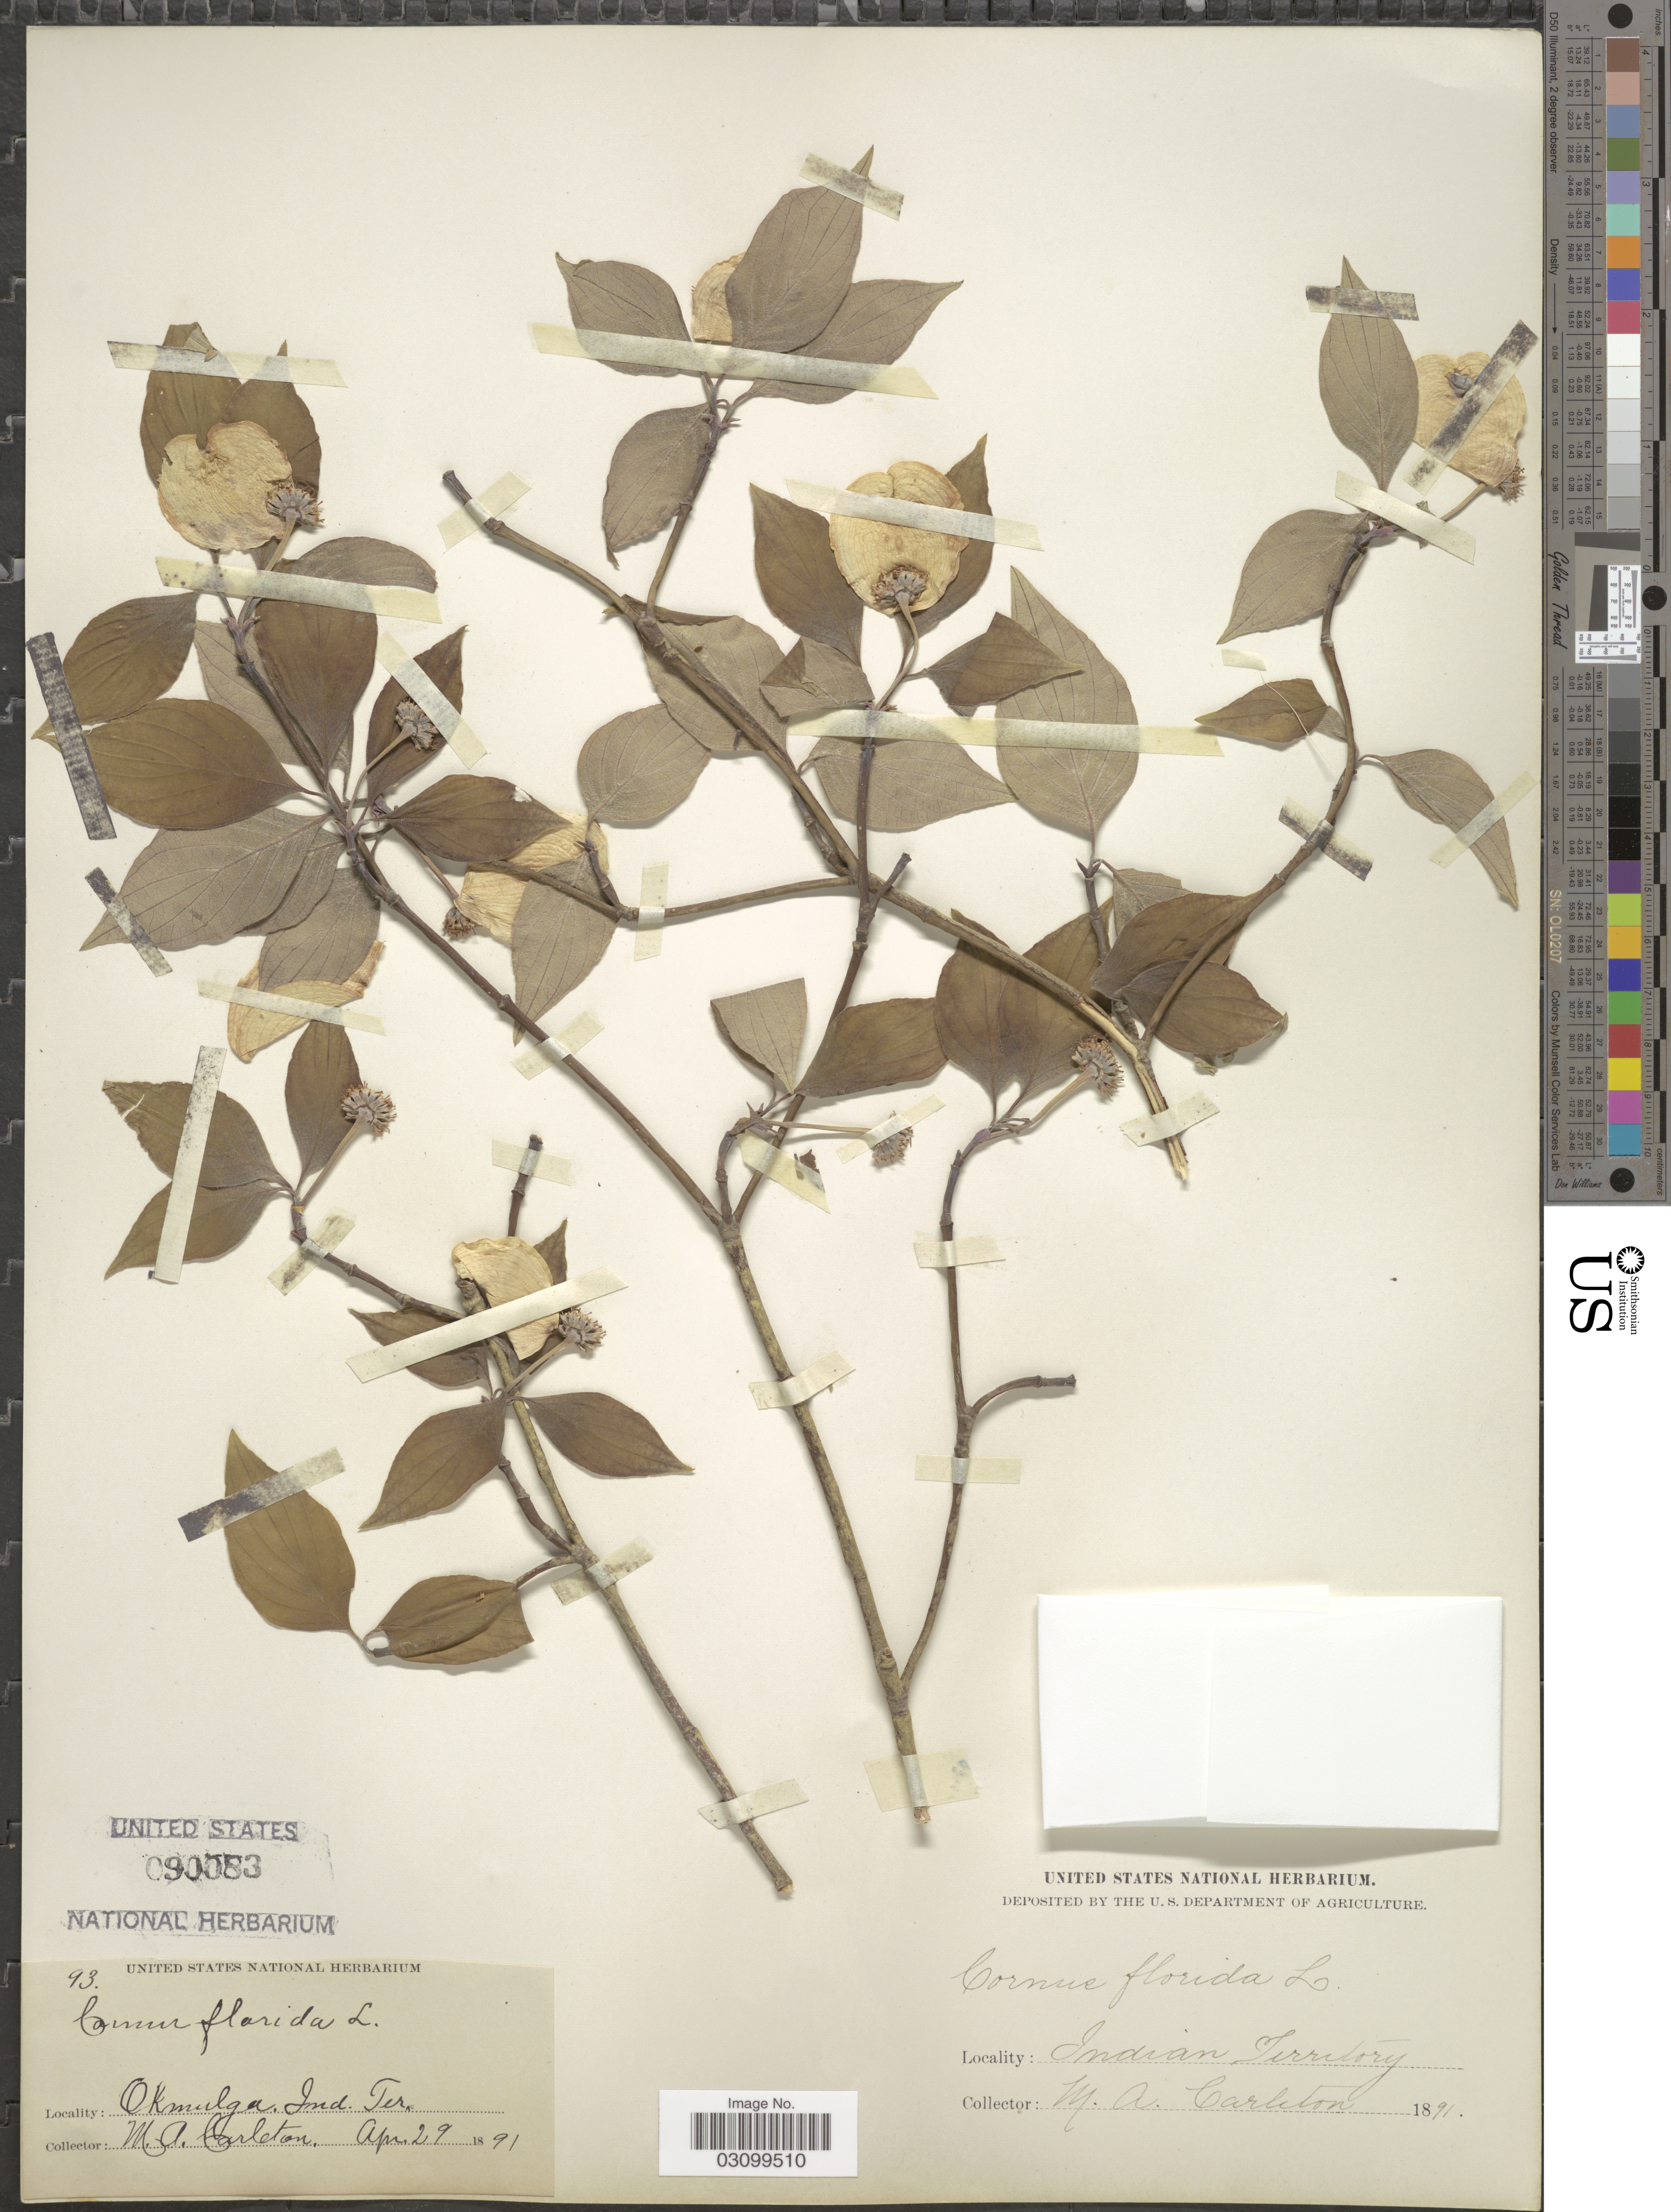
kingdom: Plantae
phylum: Tracheophyta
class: Magnoliopsida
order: Cornales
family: Cornaceae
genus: Cornus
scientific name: Cornus florida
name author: L.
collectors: M. A. Carleton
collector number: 93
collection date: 1891-04-29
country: United States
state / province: Oklahoma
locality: Okmulgee, Indian Territory.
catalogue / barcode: US 90083